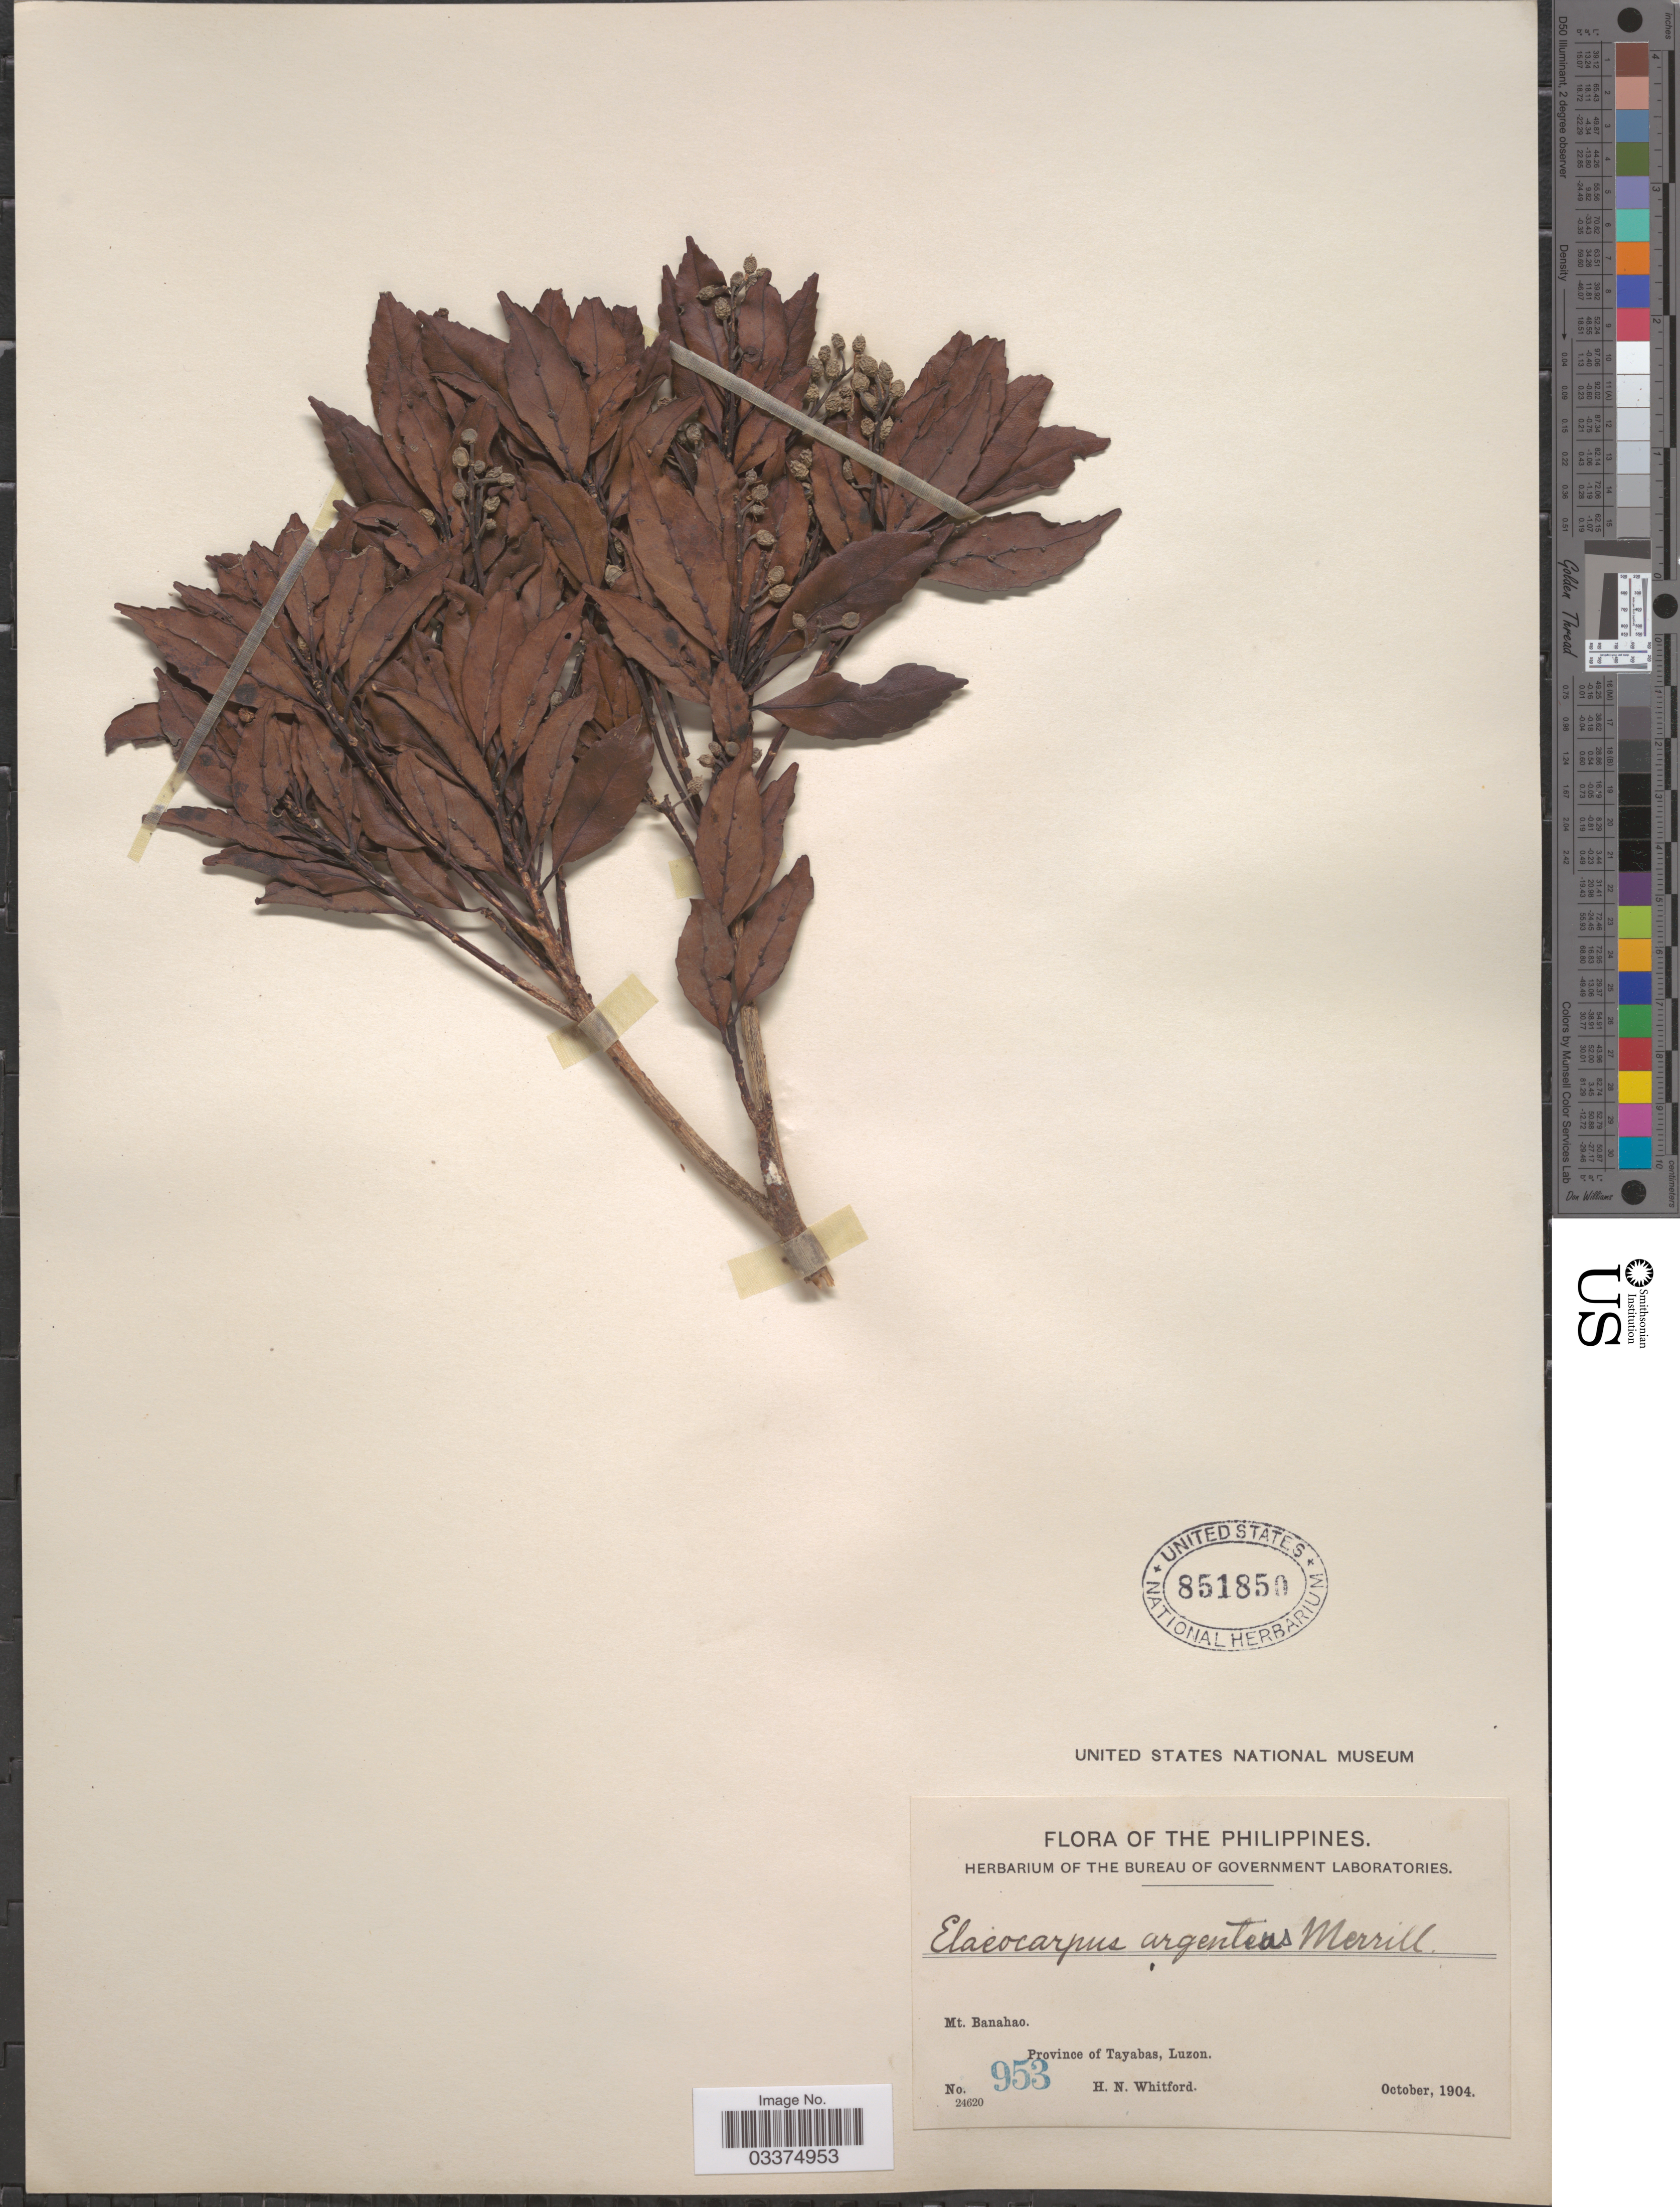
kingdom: Plantae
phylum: Tracheophyta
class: Magnoliopsida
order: Oxalidales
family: Elaeocarpaceae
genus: Elaeocarpus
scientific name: Elaeocarpus argenteus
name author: Merr.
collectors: H. N. Whitford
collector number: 953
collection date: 1904-10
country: Philippines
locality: Mt. Banahao. Province of Tayabas, Luzon.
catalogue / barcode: US 851850